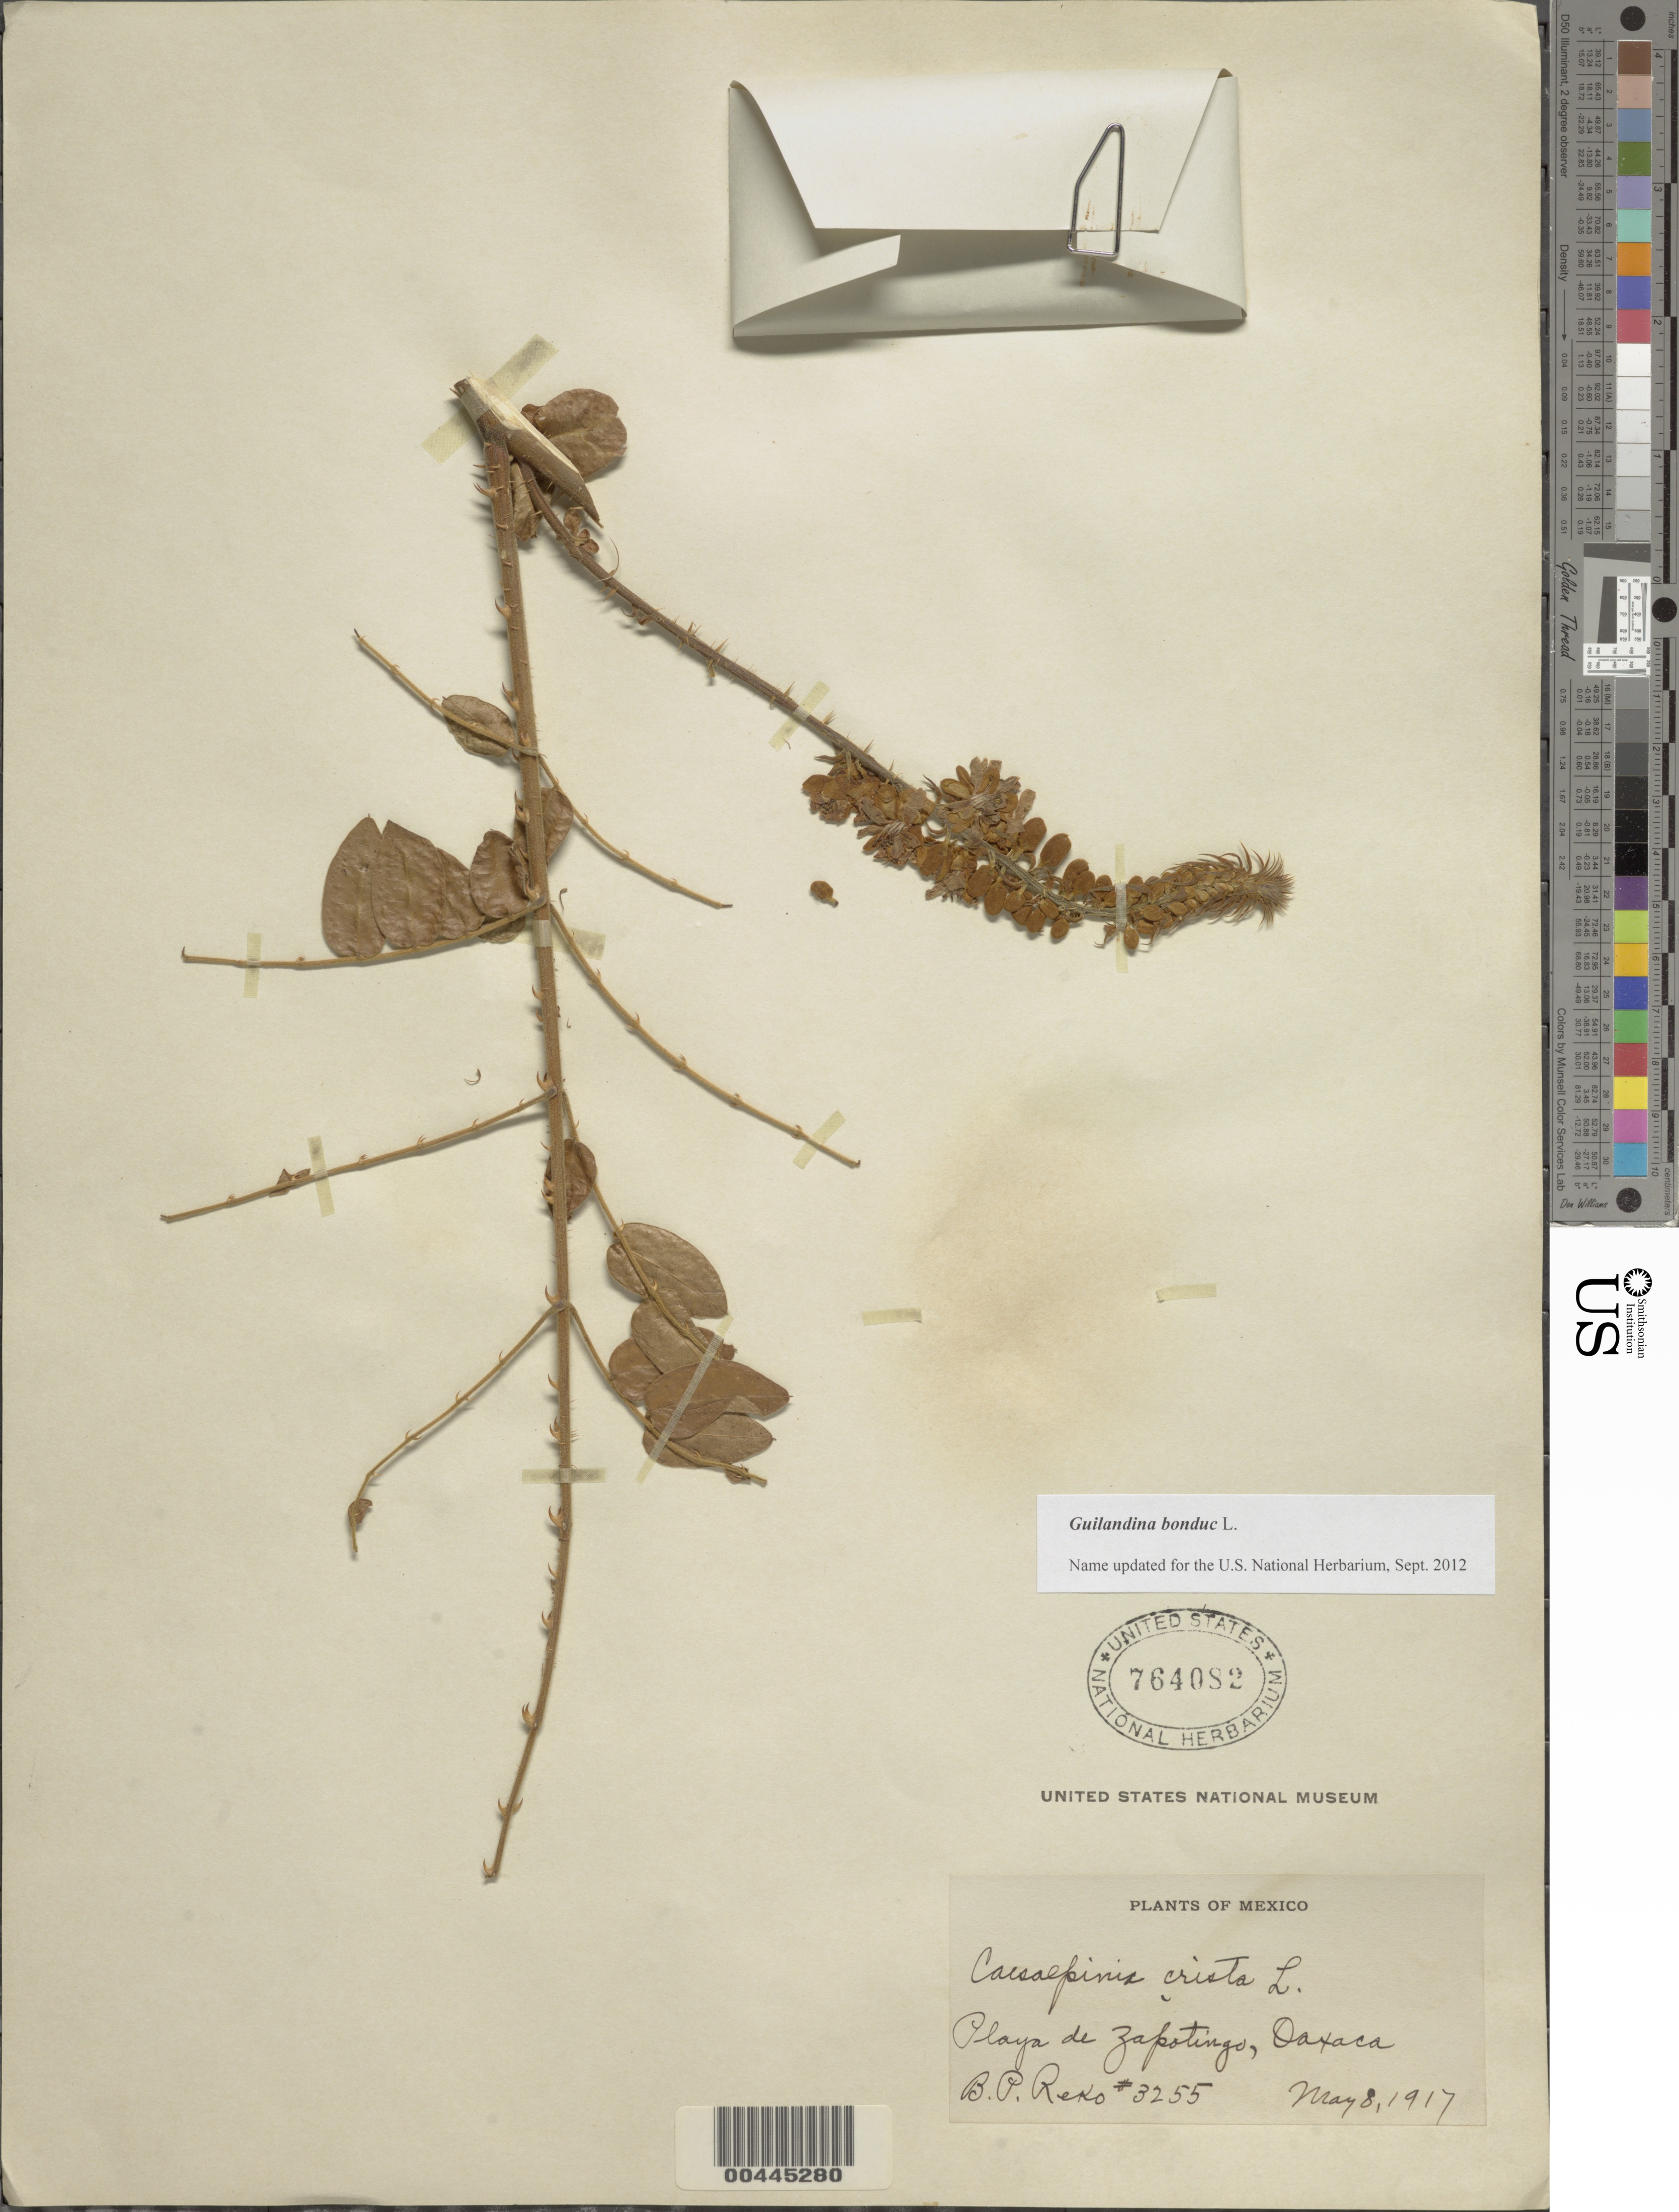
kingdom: Plantae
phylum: Tracheophyta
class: Magnoliopsida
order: Fabales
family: Fabaceae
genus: Guilandina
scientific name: Guilandina bonduc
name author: L.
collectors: B. P. Reko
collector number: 3255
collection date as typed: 08 May 1917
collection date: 1917-05-08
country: Mexico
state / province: Oaxaca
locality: Playa de zapotingo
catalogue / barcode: US 764082